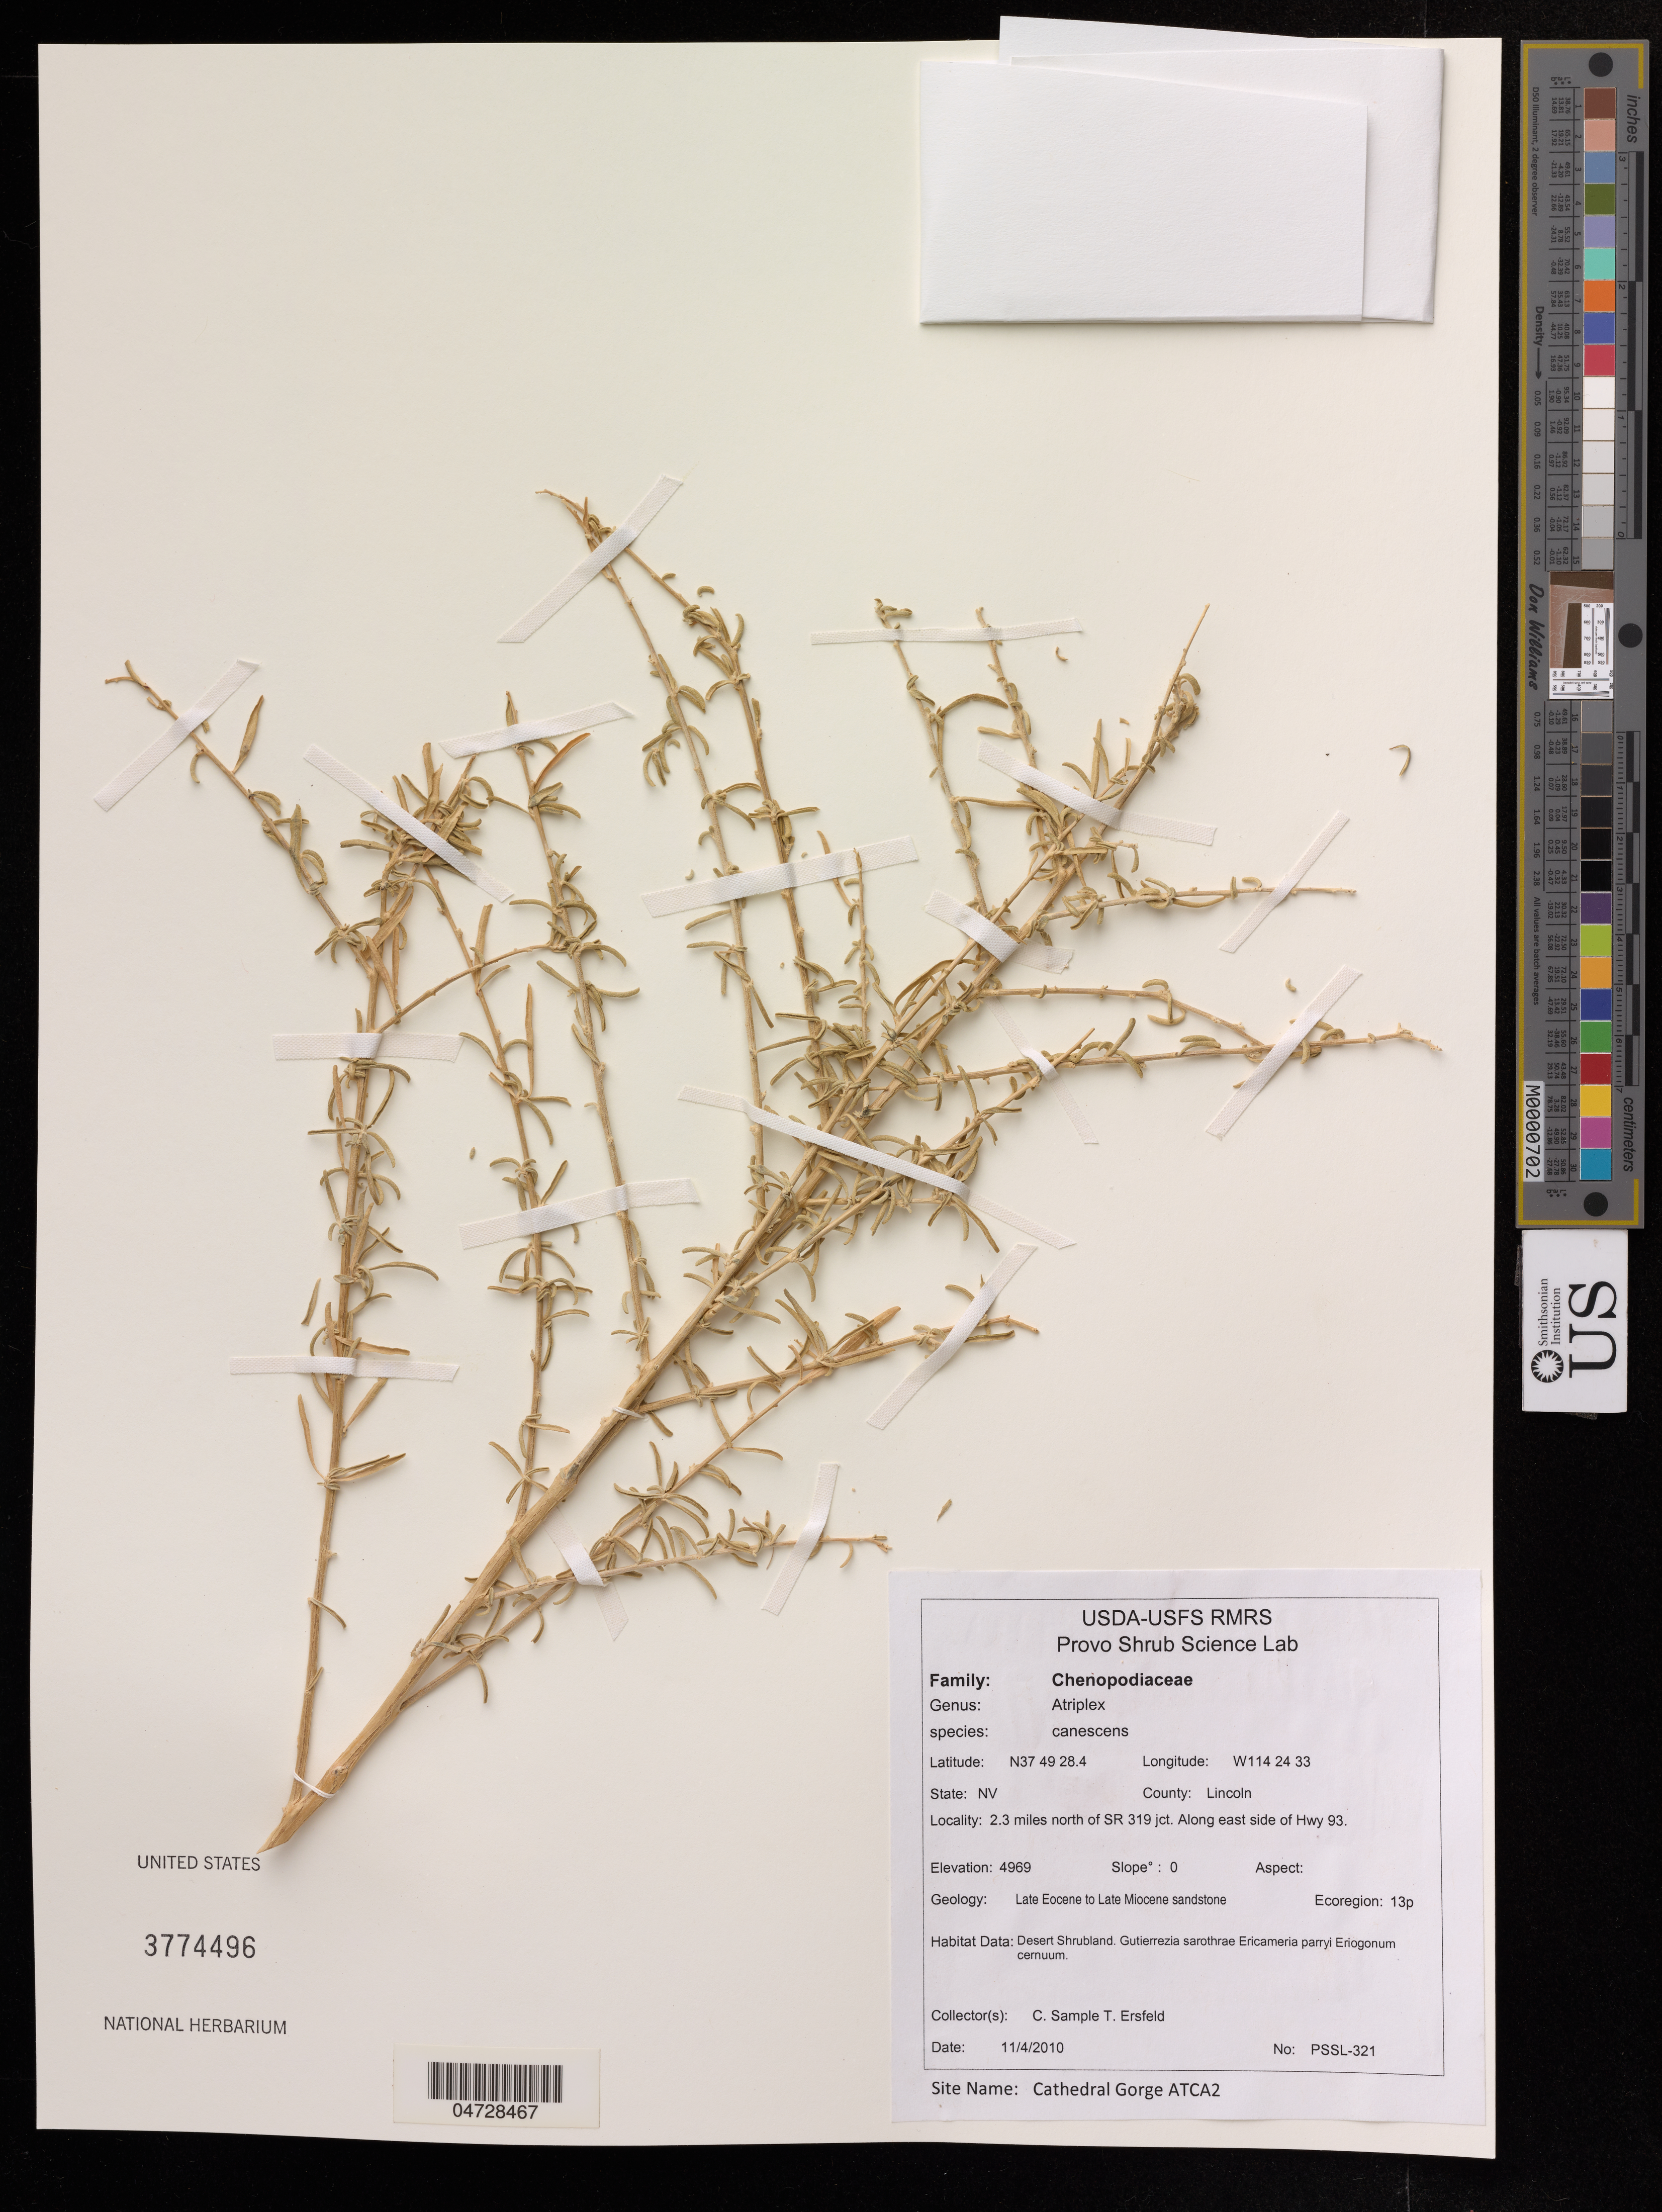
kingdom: Plantae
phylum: Tracheophyta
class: Magnoliopsida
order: Caryophyllales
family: Amaranthaceae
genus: Atriplex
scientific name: Atriplex canescens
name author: (Pursh) Nutt.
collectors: C. Sample & T. Ersfeld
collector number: PSSL-321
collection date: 2010-11-04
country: United States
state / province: Nevada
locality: Lincoln, 2.3 miles north of SR 319 jct. along east side of Hwy 93.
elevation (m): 1515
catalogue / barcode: US 3774496